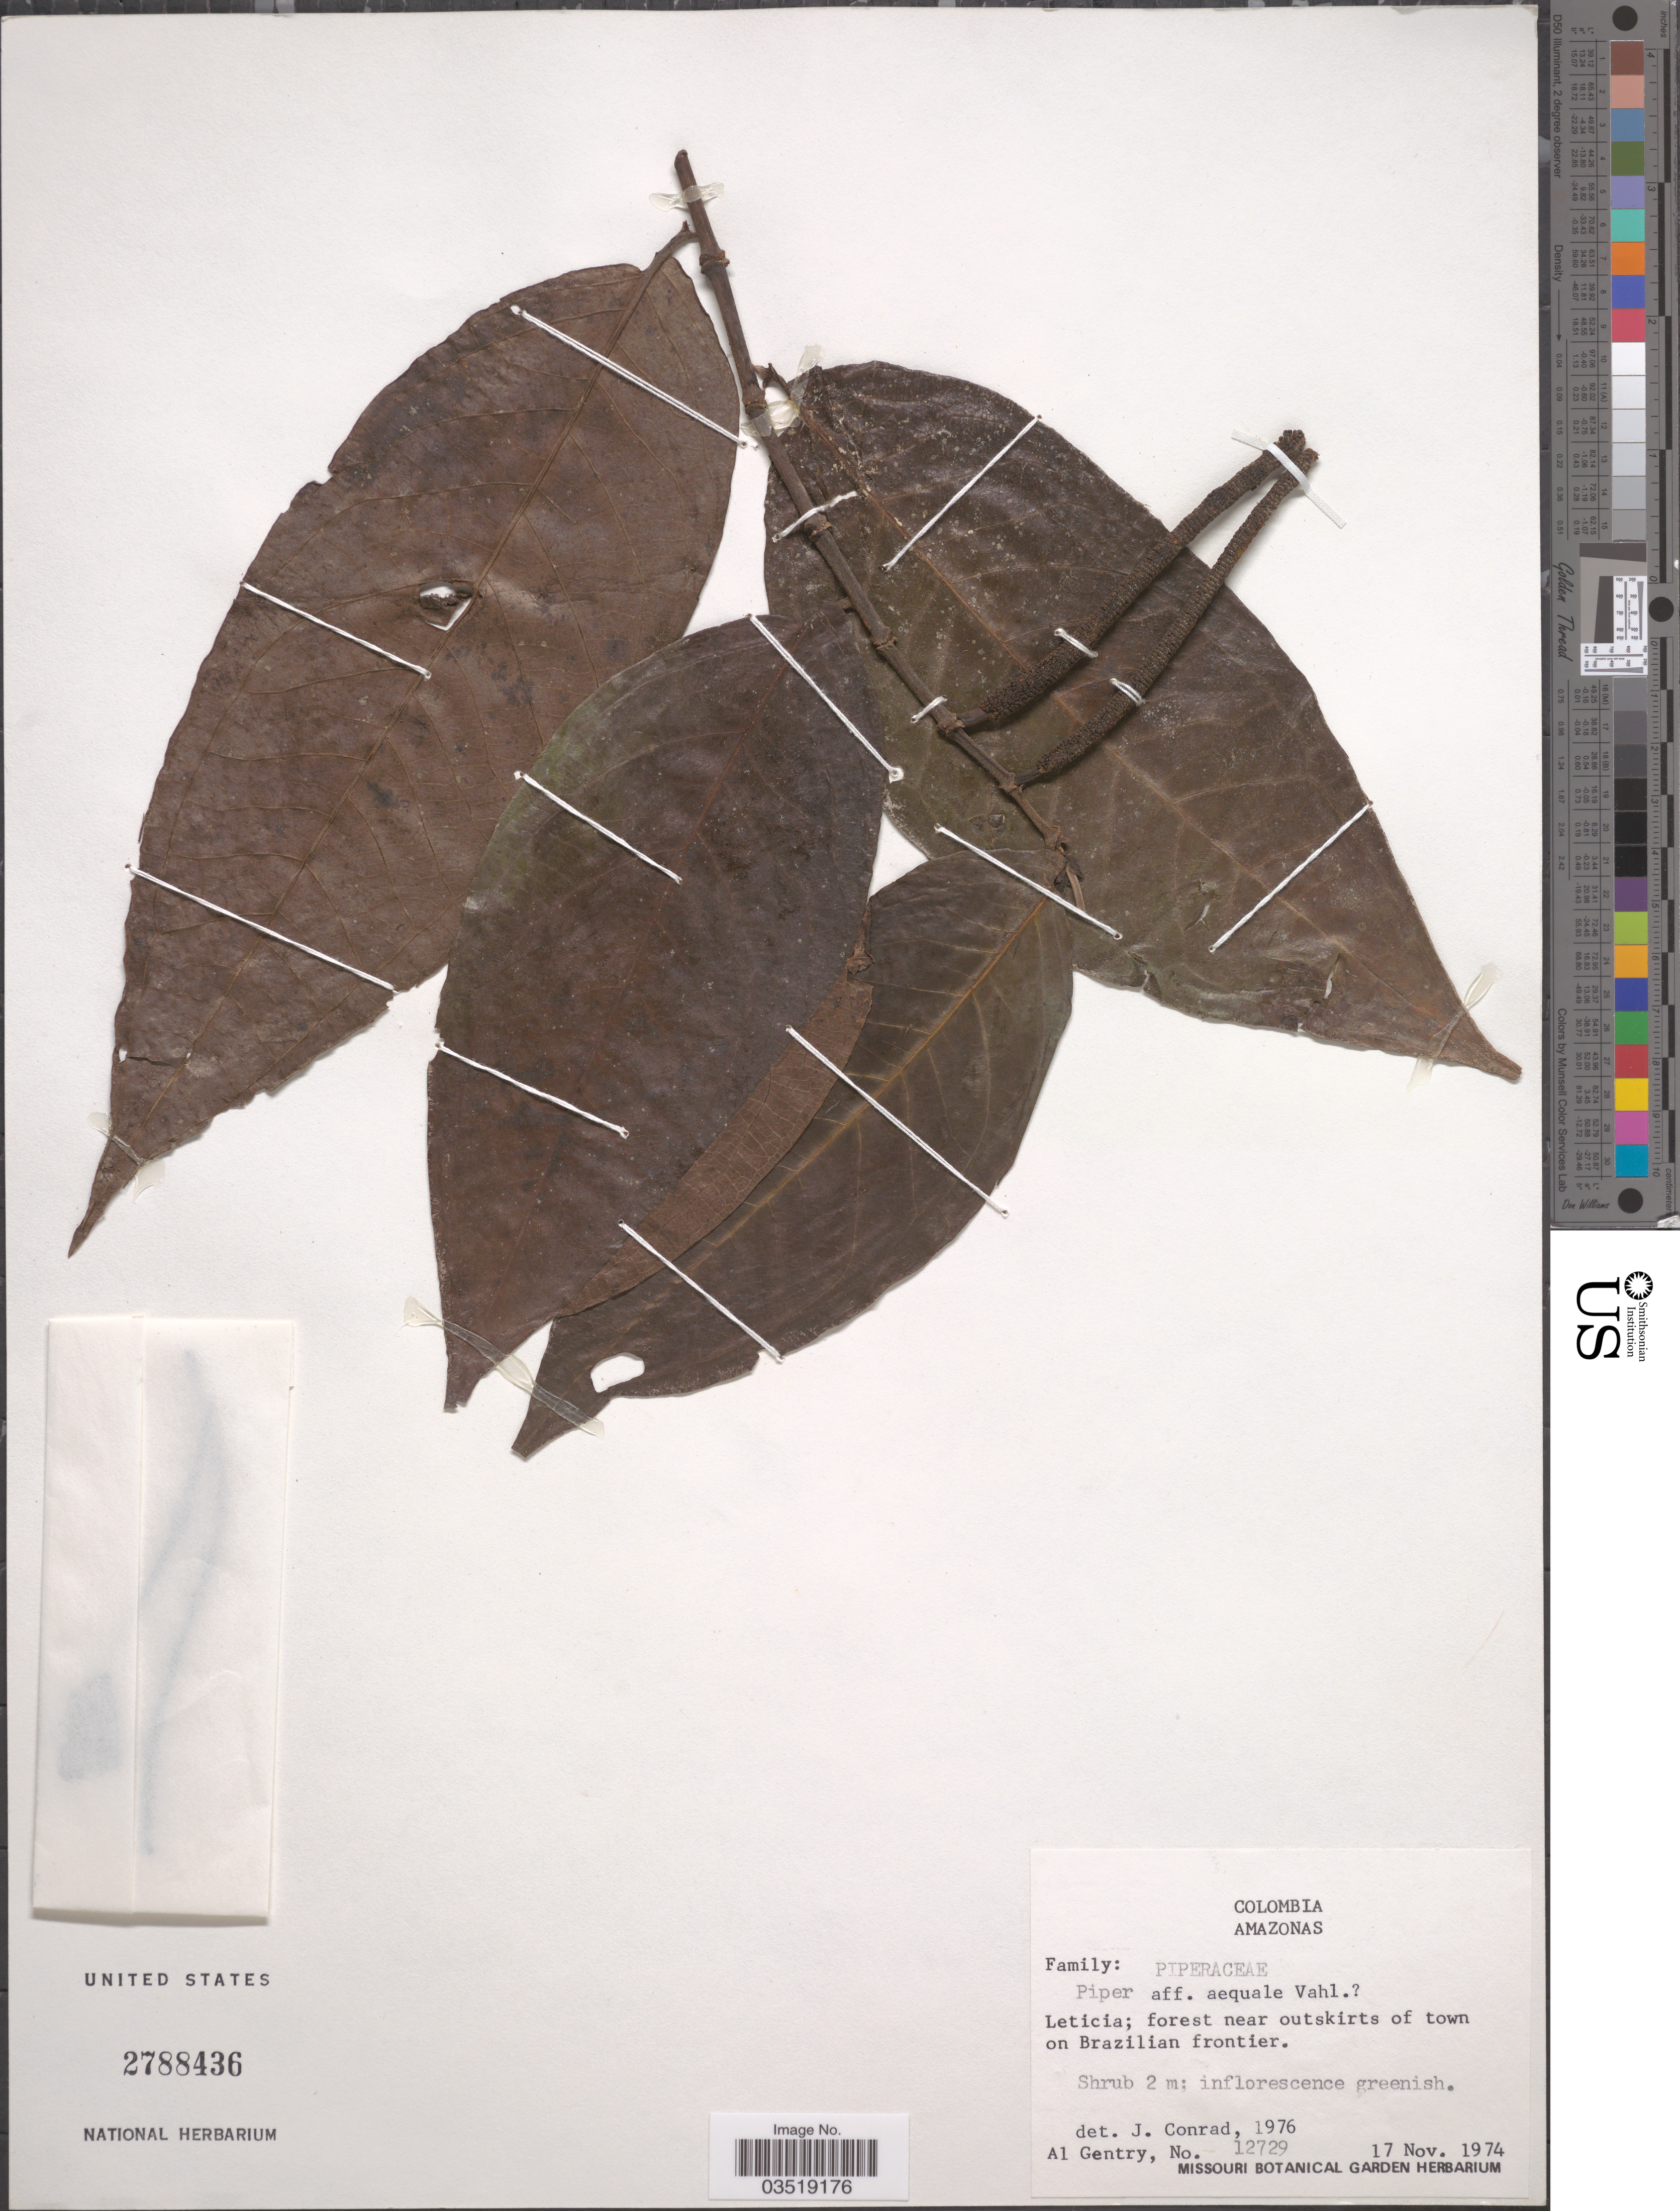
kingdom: Plantae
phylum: Tracheophyta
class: Magnoliopsida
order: Piperales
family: Piperaceae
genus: Piper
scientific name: Piper aequale var. aequale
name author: Vahl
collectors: A. H. Gentry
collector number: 12729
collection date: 1974-11-17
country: Colombia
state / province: Amazônas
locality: Leticia; forest near outskirts of town on Brazilian frontier.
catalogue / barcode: US 2788436